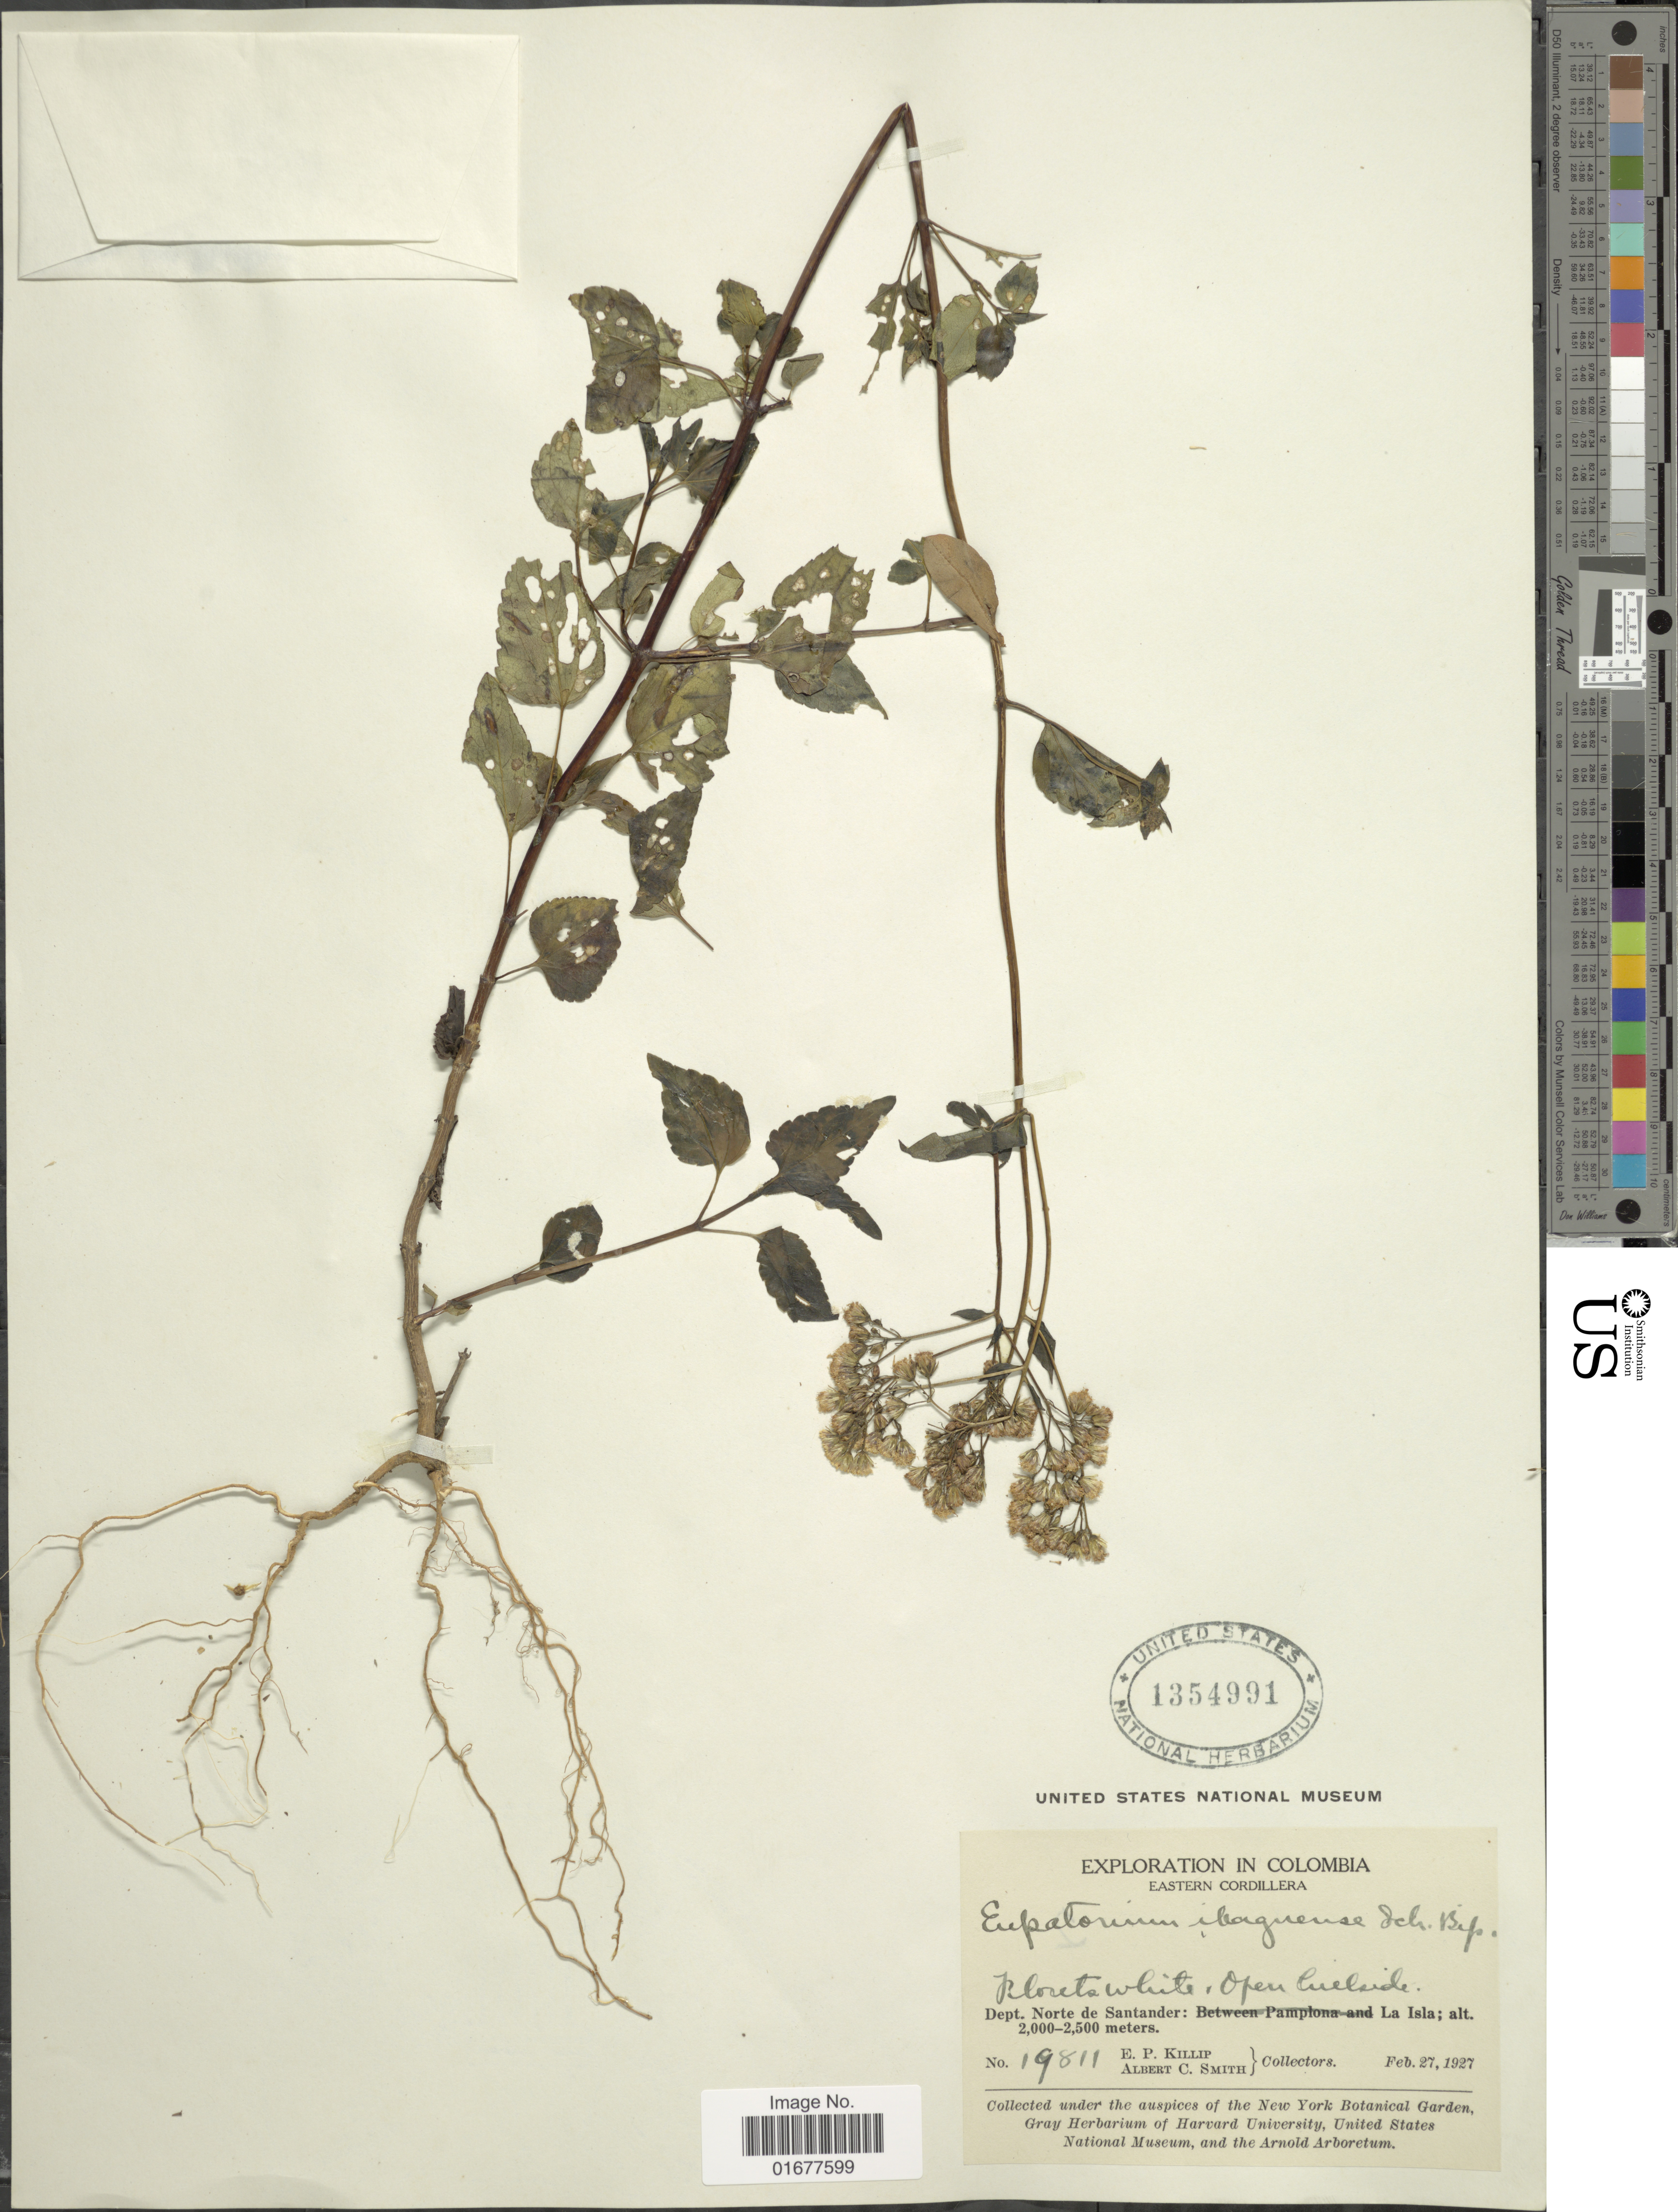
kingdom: Plantae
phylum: Tracheophyta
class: Magnoliopsida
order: Asterales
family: Asteraceae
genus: Ageratina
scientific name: Ageratina psilodora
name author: (B.L. Rob.) R.M. King & H. Rob.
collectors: E. P. Killip & A. C. Smith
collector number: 19811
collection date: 1927-02-27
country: Colombia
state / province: Norte de Santander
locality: Eastern Cordillera, La Isla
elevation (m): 2000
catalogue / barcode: US 1354991